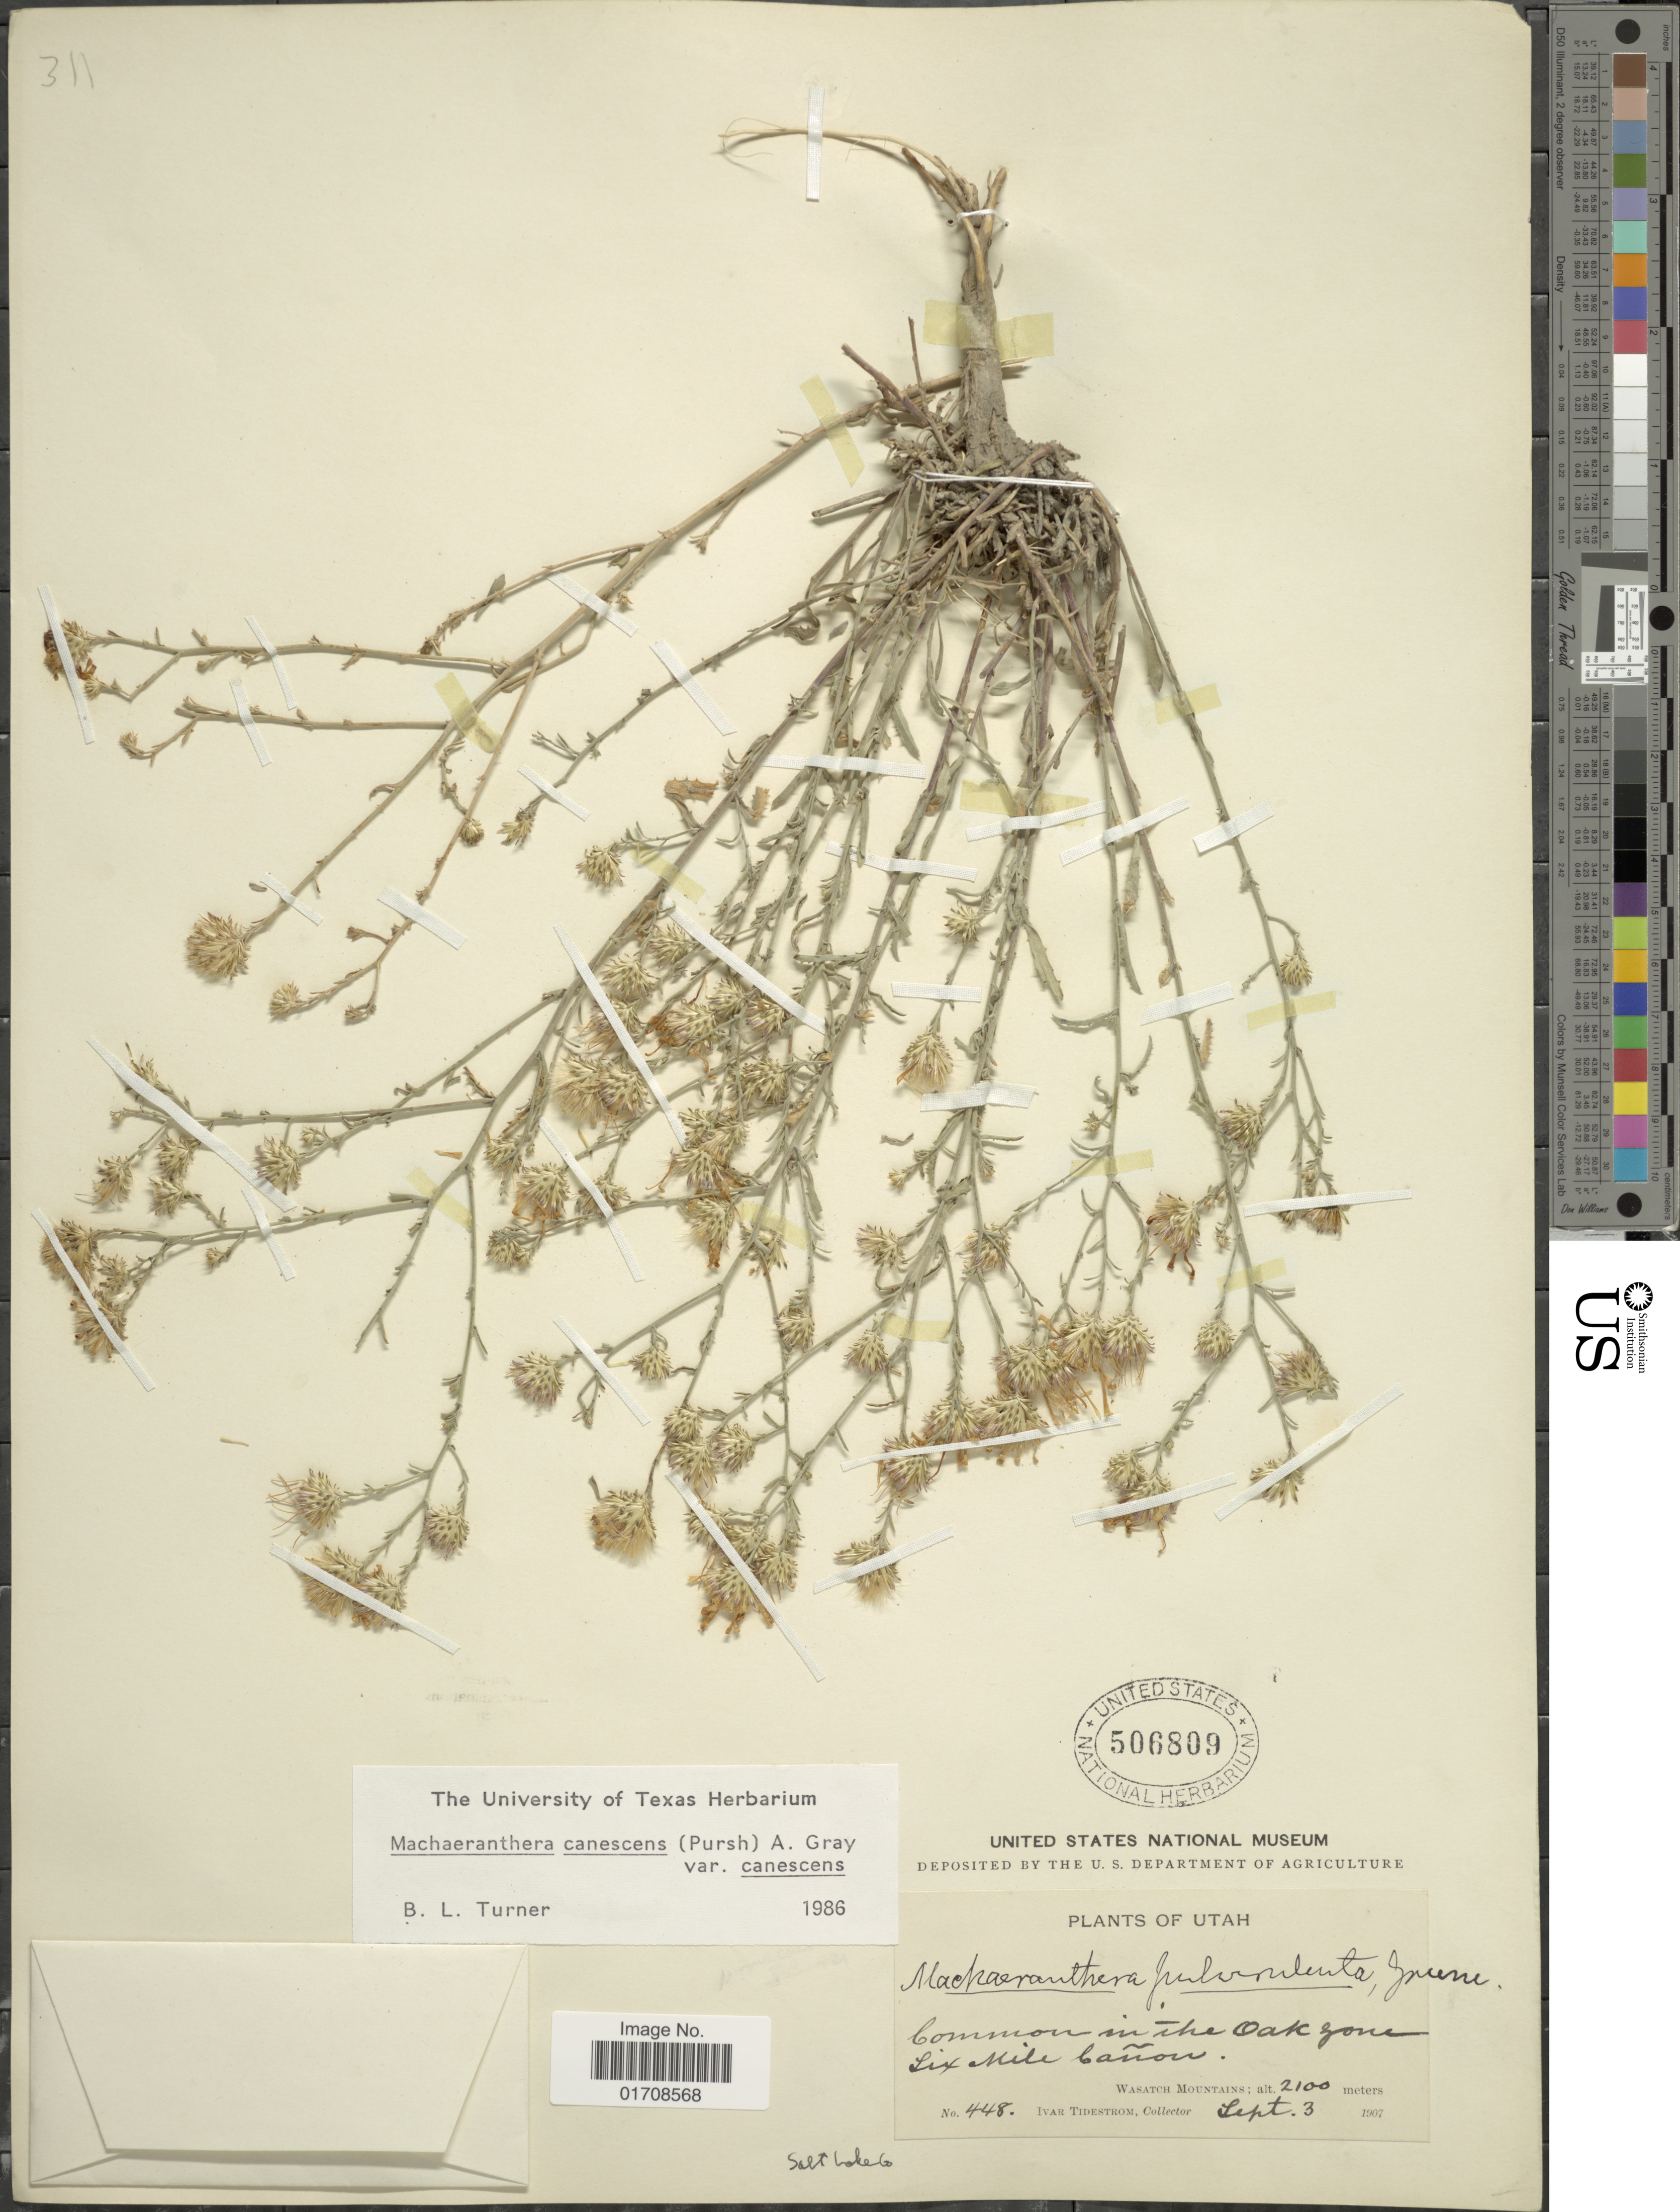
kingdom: Plantae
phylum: Tracheophyta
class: Magnoliopsida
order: Asterales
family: Asteraceae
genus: Machaeranthera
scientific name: Machaeranthera canescens var. canescens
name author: (Pursh) A. Gray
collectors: I. F. Tidestrom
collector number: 448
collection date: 1907-09-03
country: United States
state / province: Utah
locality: Oak Zone, Six Mile Canon, Wasatch Mountains, Salt Sale Co.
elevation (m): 2100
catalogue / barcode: US 506809